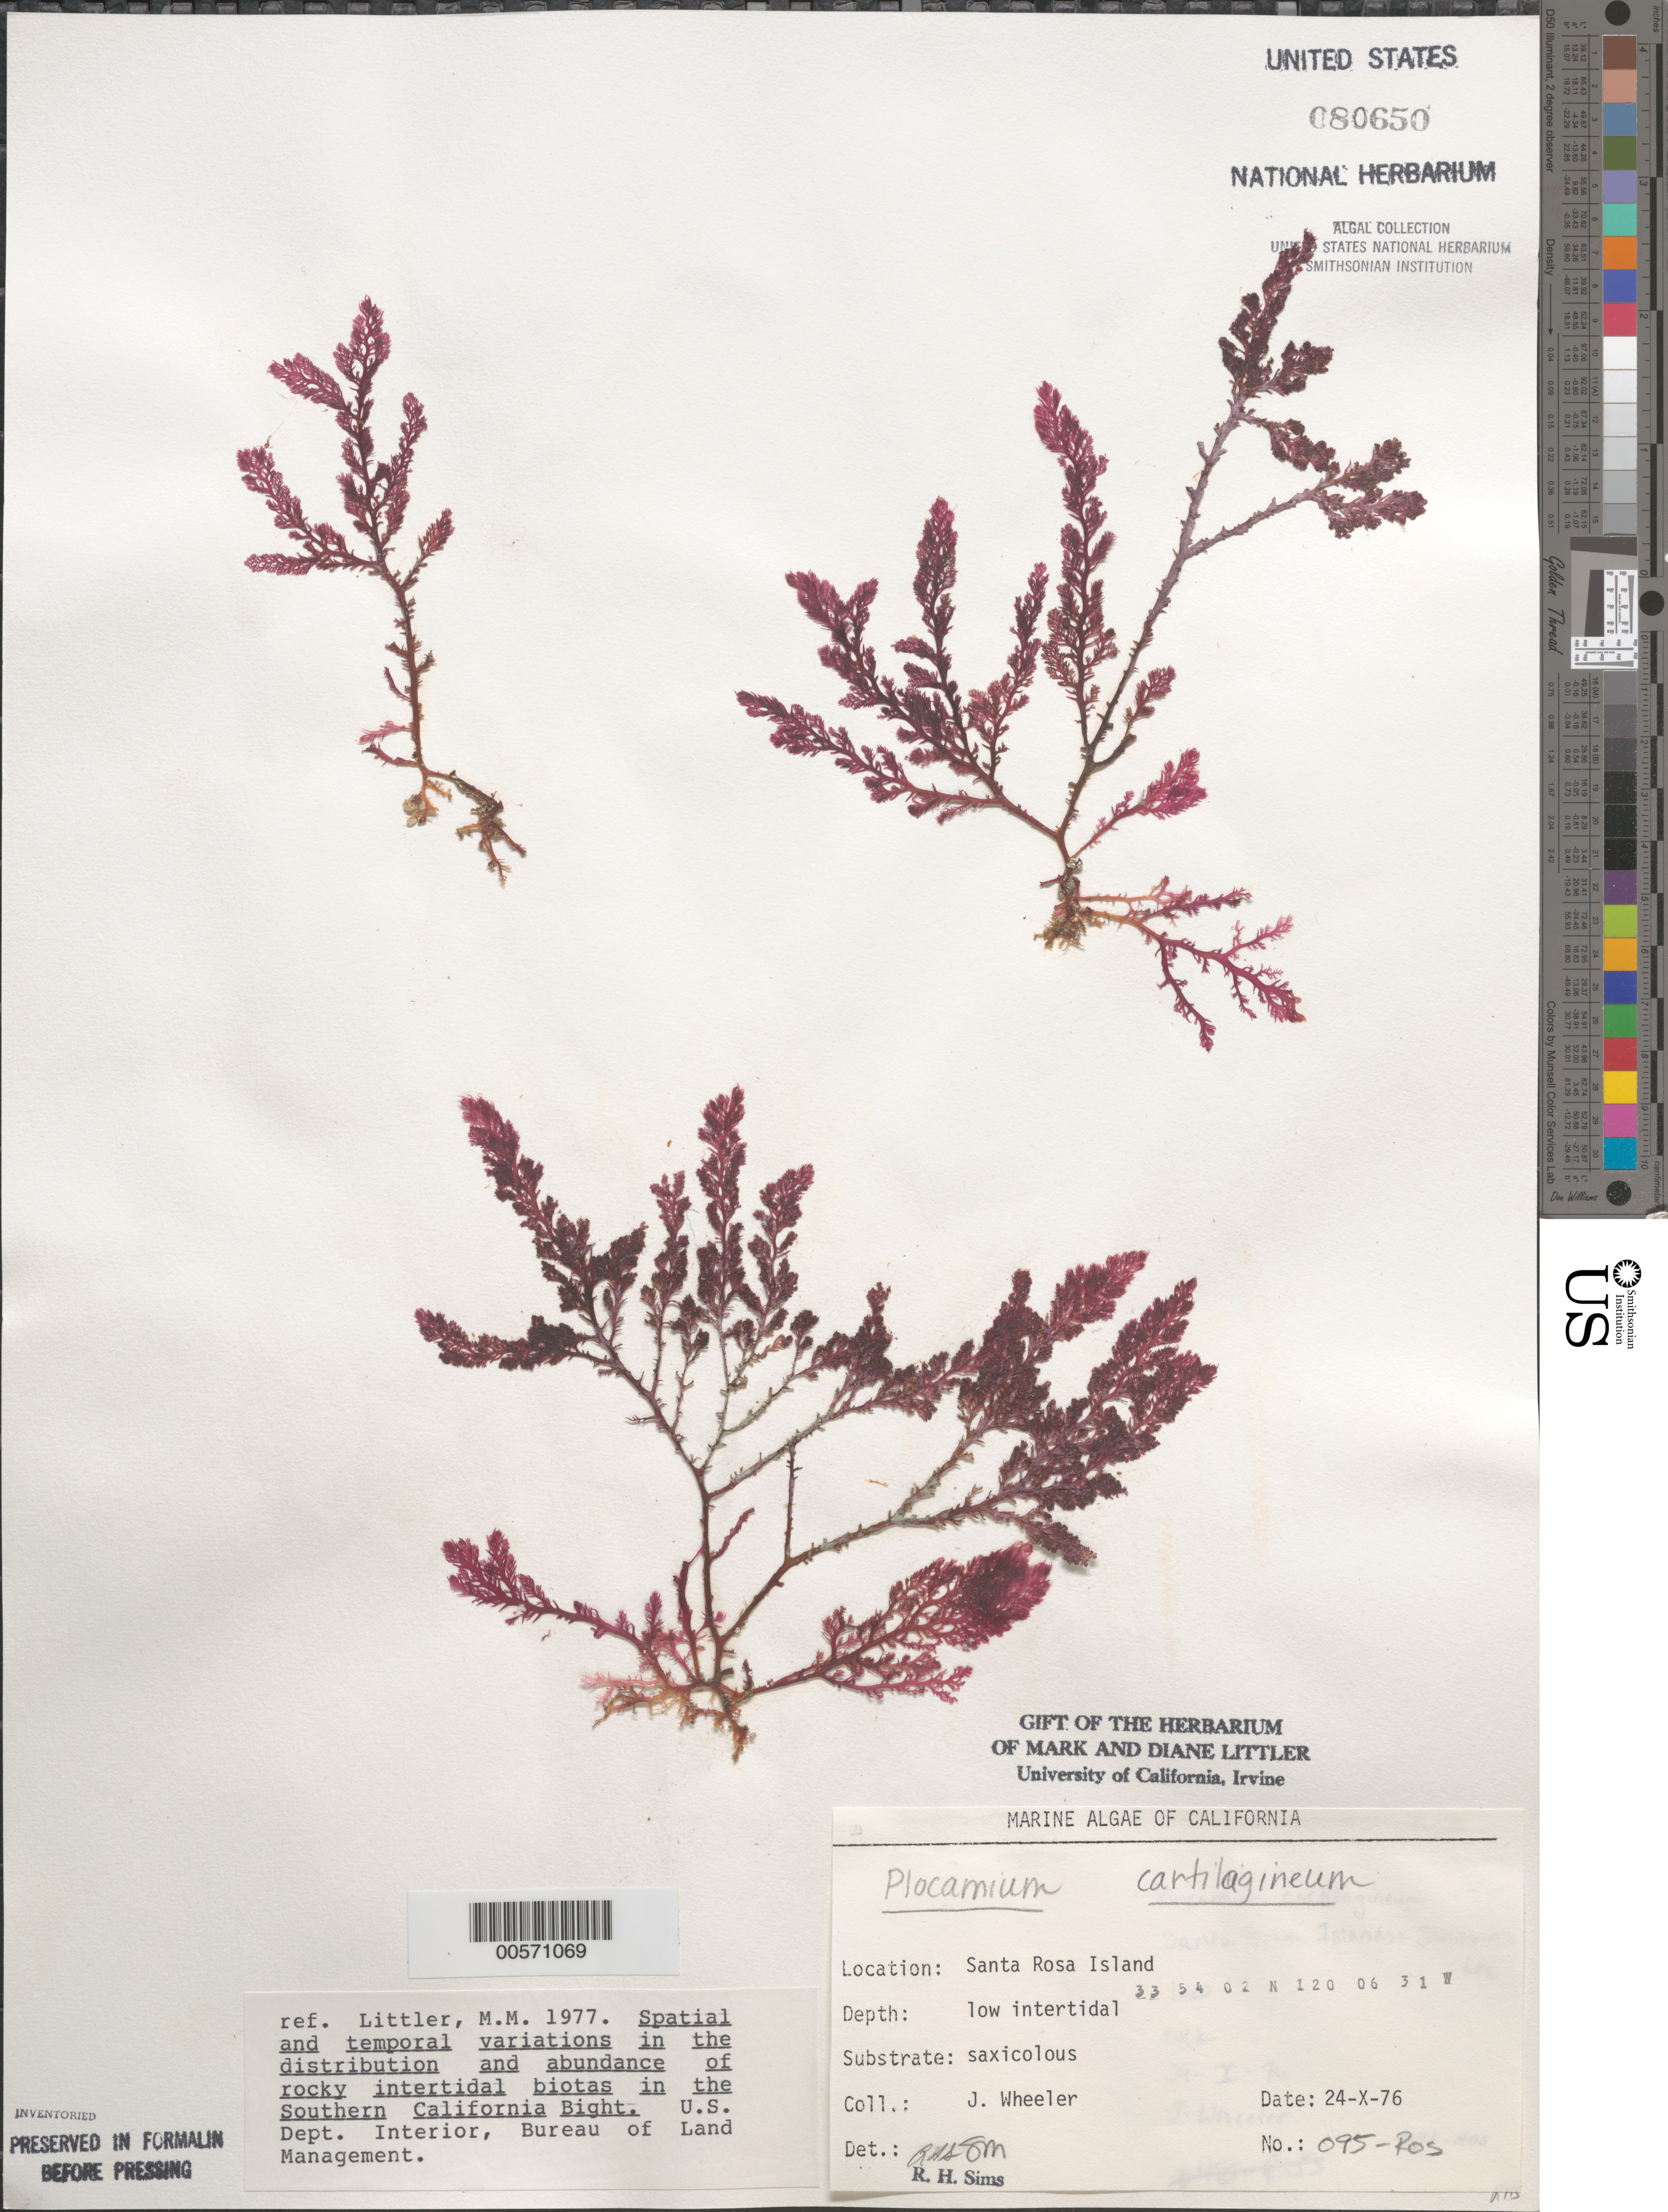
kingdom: Plantae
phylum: Rhodophyta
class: Florideophyceae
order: Plocamiales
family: Plocamiaceae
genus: Plocamium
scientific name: Plocamium cartilagineum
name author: (L.) P.S. Dixon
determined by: Sims, Robert H.; Murray, S. N.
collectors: J. L. Wheeler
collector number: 095-ros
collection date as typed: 24 Oct 1976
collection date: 1976-10-24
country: United States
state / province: California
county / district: Santa Barbara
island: Santa Rosa Island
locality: Johnson's Lee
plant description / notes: BLM-SOCALBIGHT Rocky Intertidal Survey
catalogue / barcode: US 80650